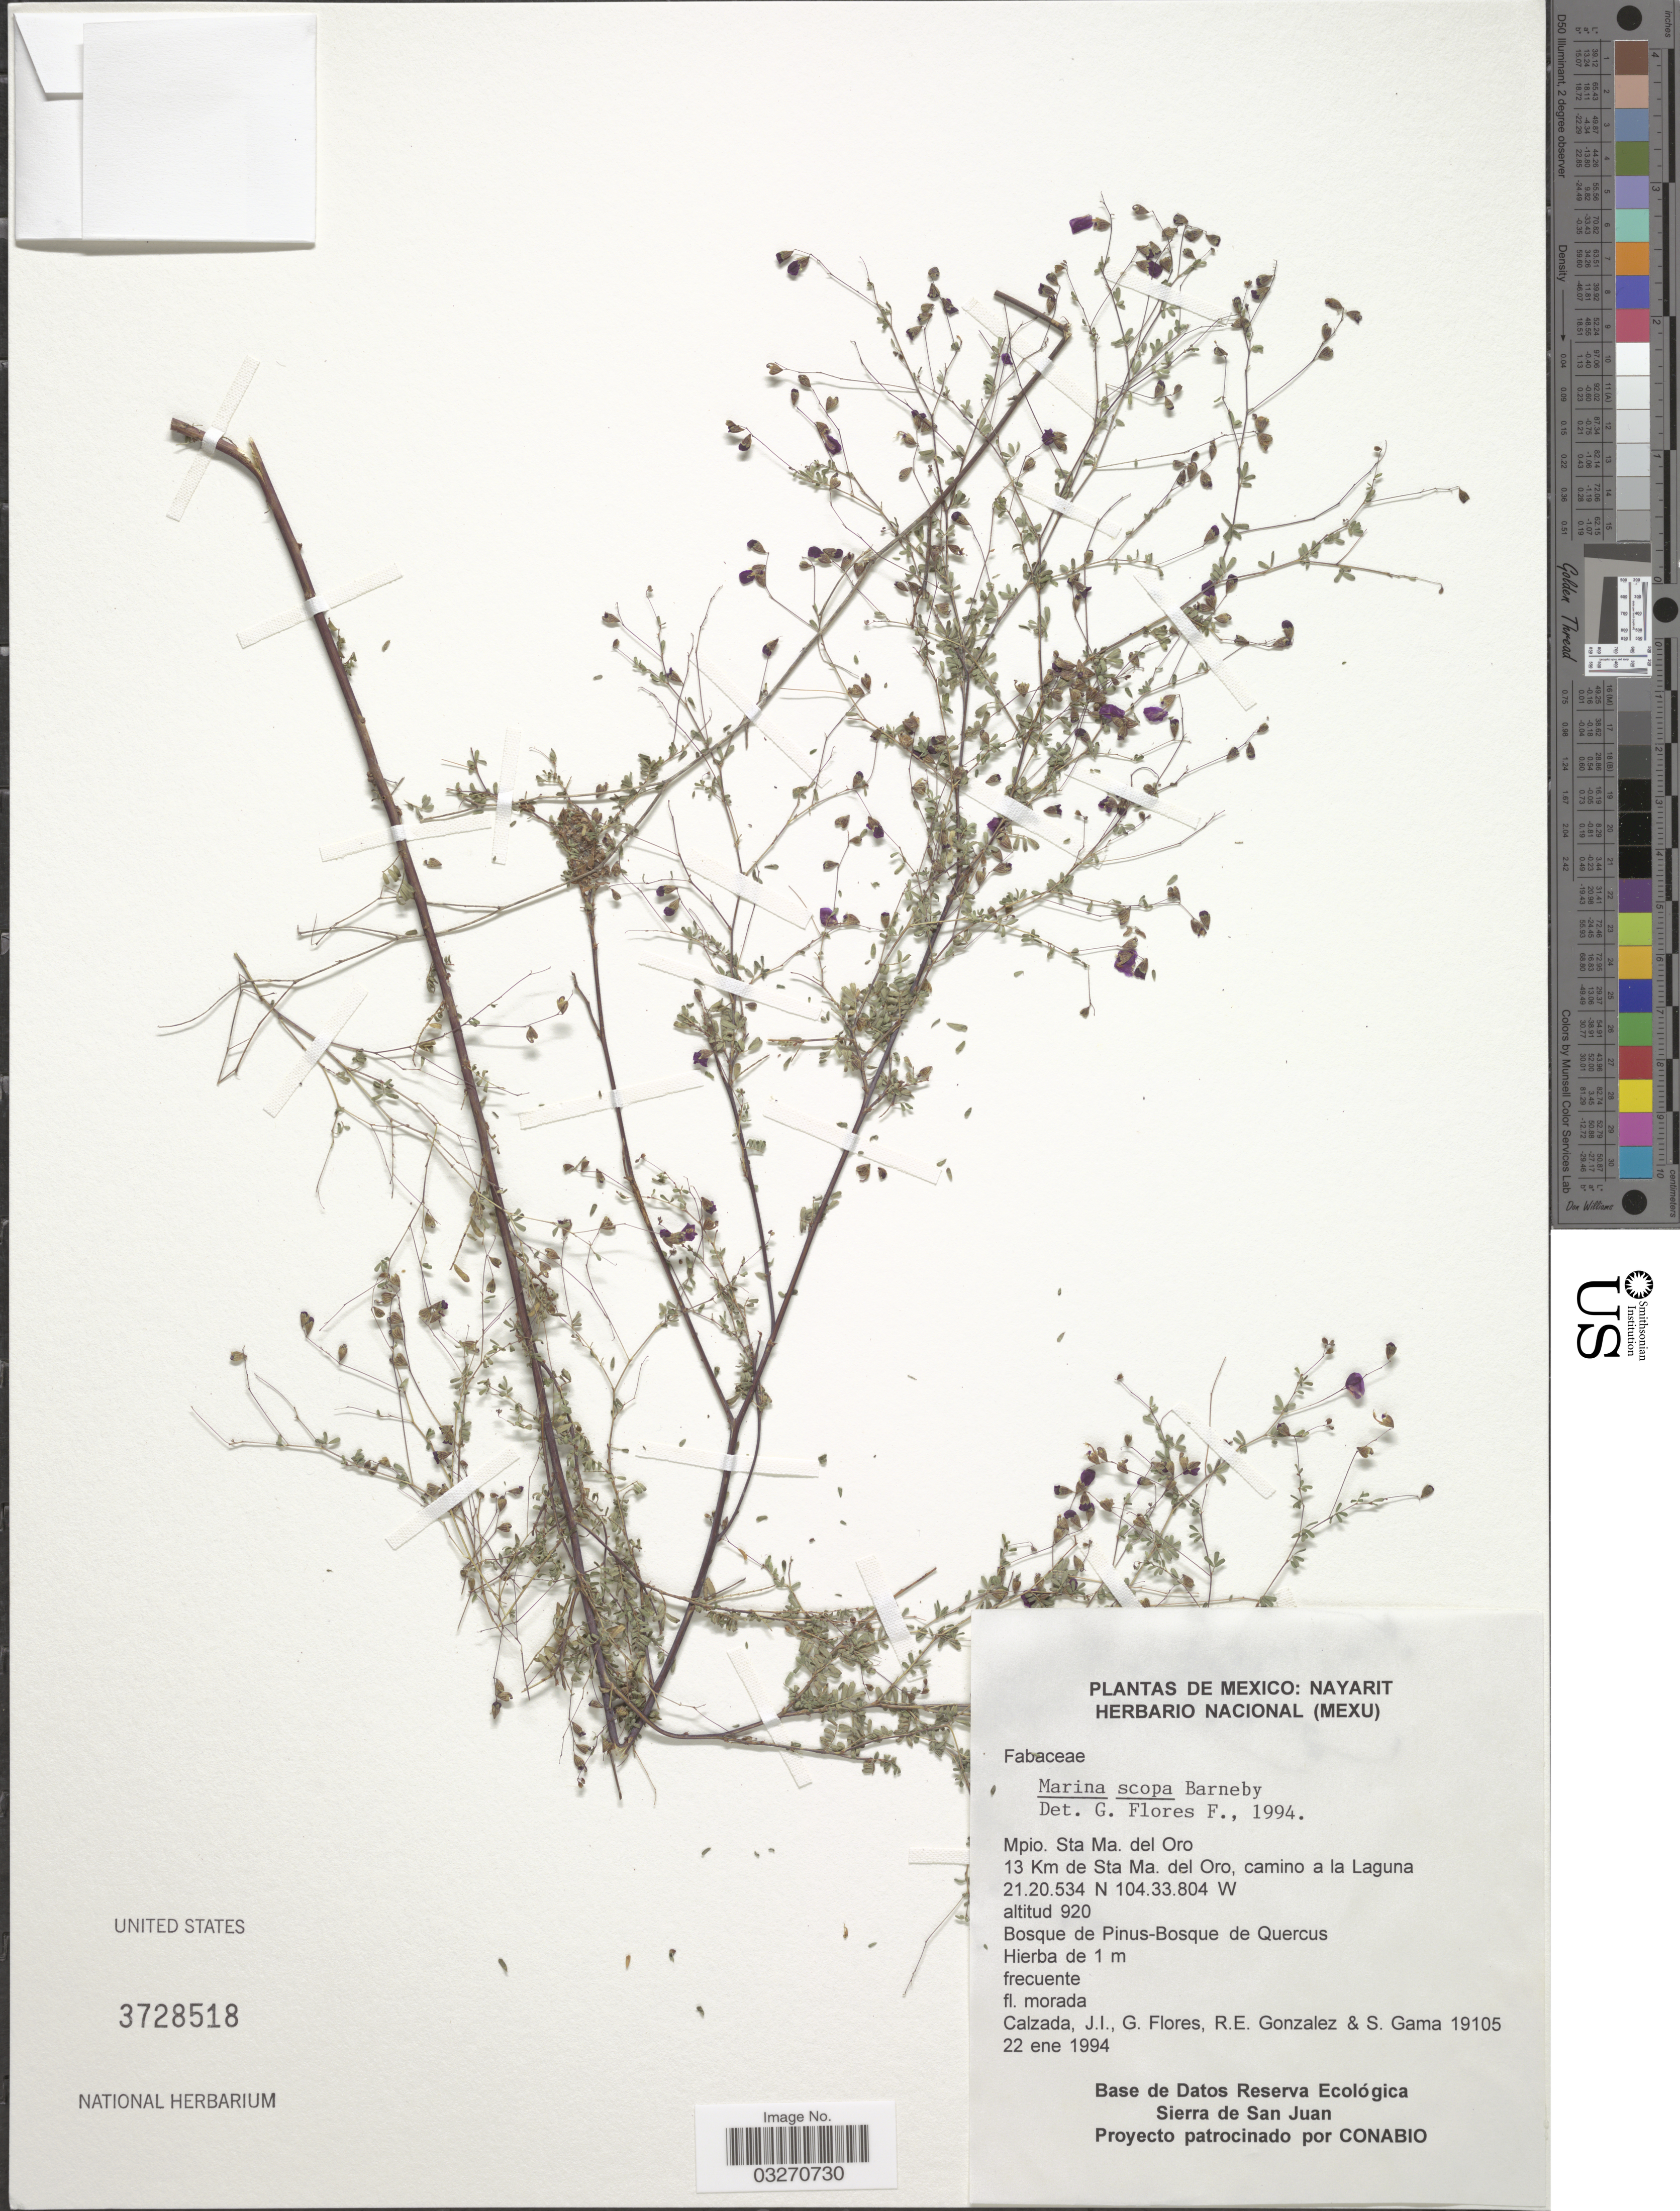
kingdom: Plantae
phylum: Tracheophyta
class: Magnoliopsida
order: Fabales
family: Fabaceae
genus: Marina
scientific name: Marina scopa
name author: Barneby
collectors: J. I. Calzada, G. Flores F., R. Gonzalez & S. Gama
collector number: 19105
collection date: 1994-01-22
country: Mexico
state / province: Nayarit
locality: Mpio. Sta Ma. del Oro. 13 Km de Sta Ma. del Oro, camino a la Laguna.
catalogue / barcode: US 3728518